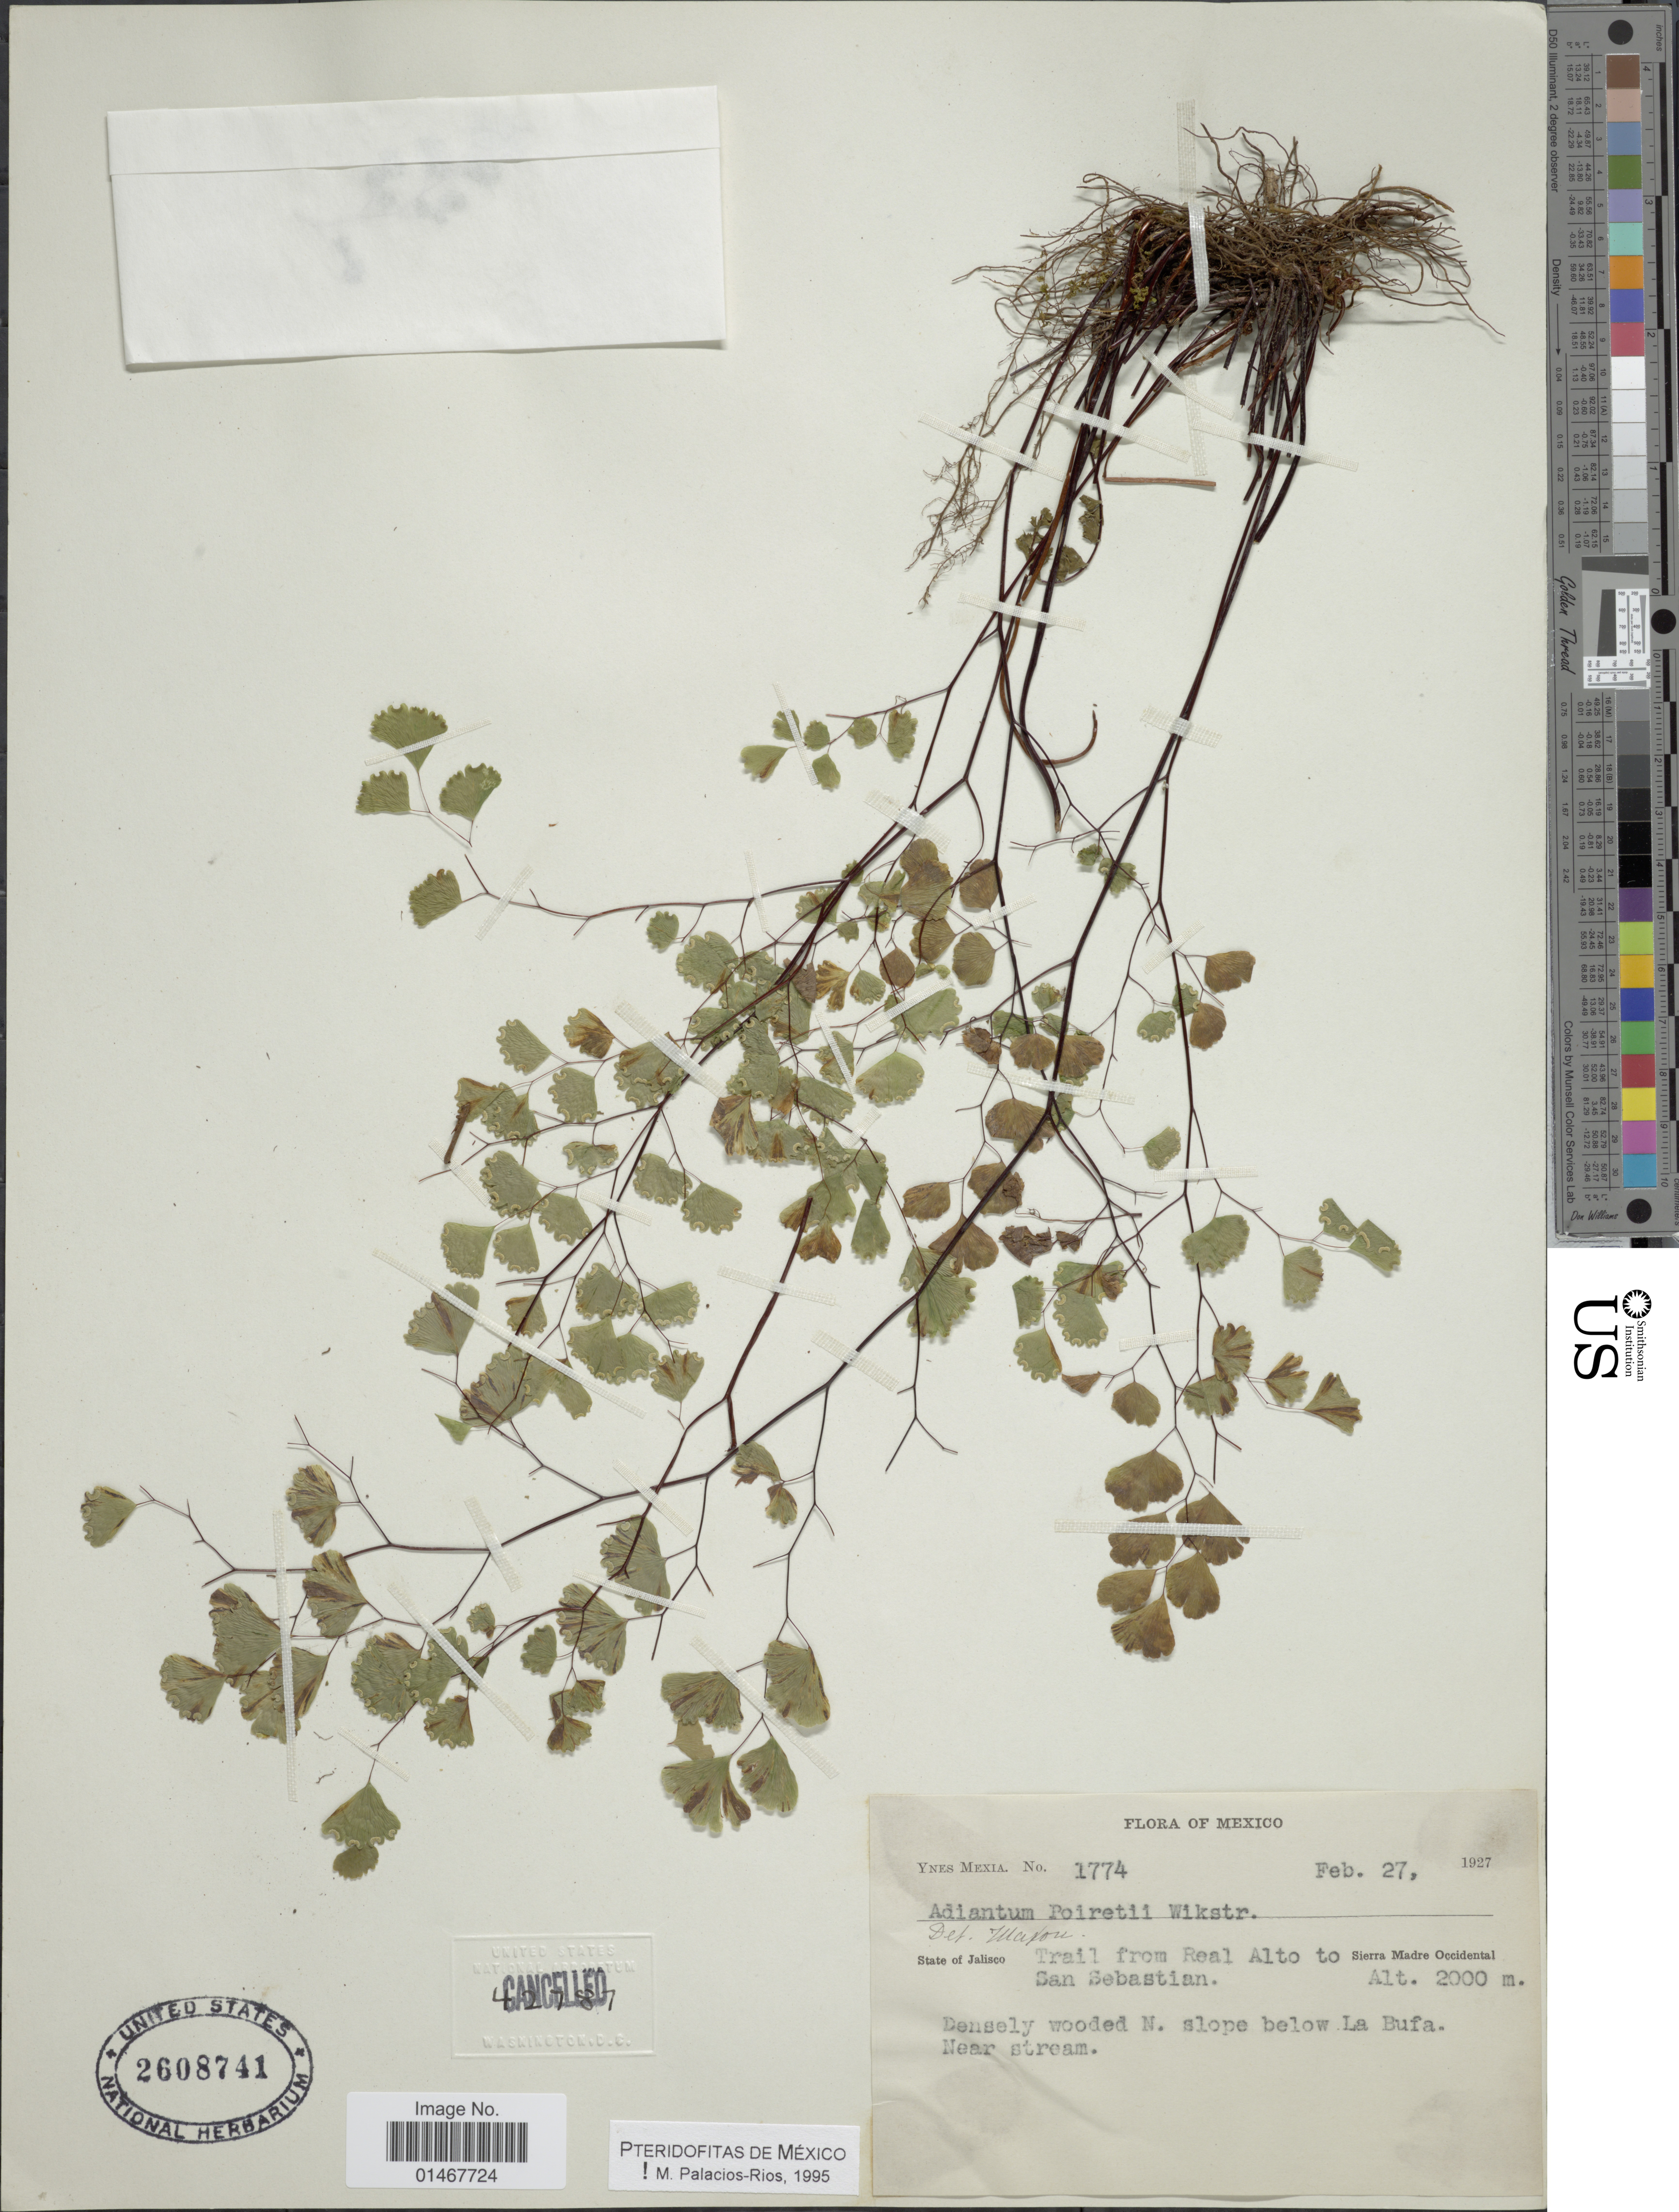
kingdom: Plantae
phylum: Tracheophyta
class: Polypodiopsida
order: Polypodiales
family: Pteridaceae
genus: Adiantum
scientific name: Adiantum poiretii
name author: Wikstr.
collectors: Y. Mexia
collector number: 1774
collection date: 1927-02-27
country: Mexico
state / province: Jalisco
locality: Trail from Real Alto to Sierra Madre Occidental San Sebastian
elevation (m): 2000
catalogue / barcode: US 2608741